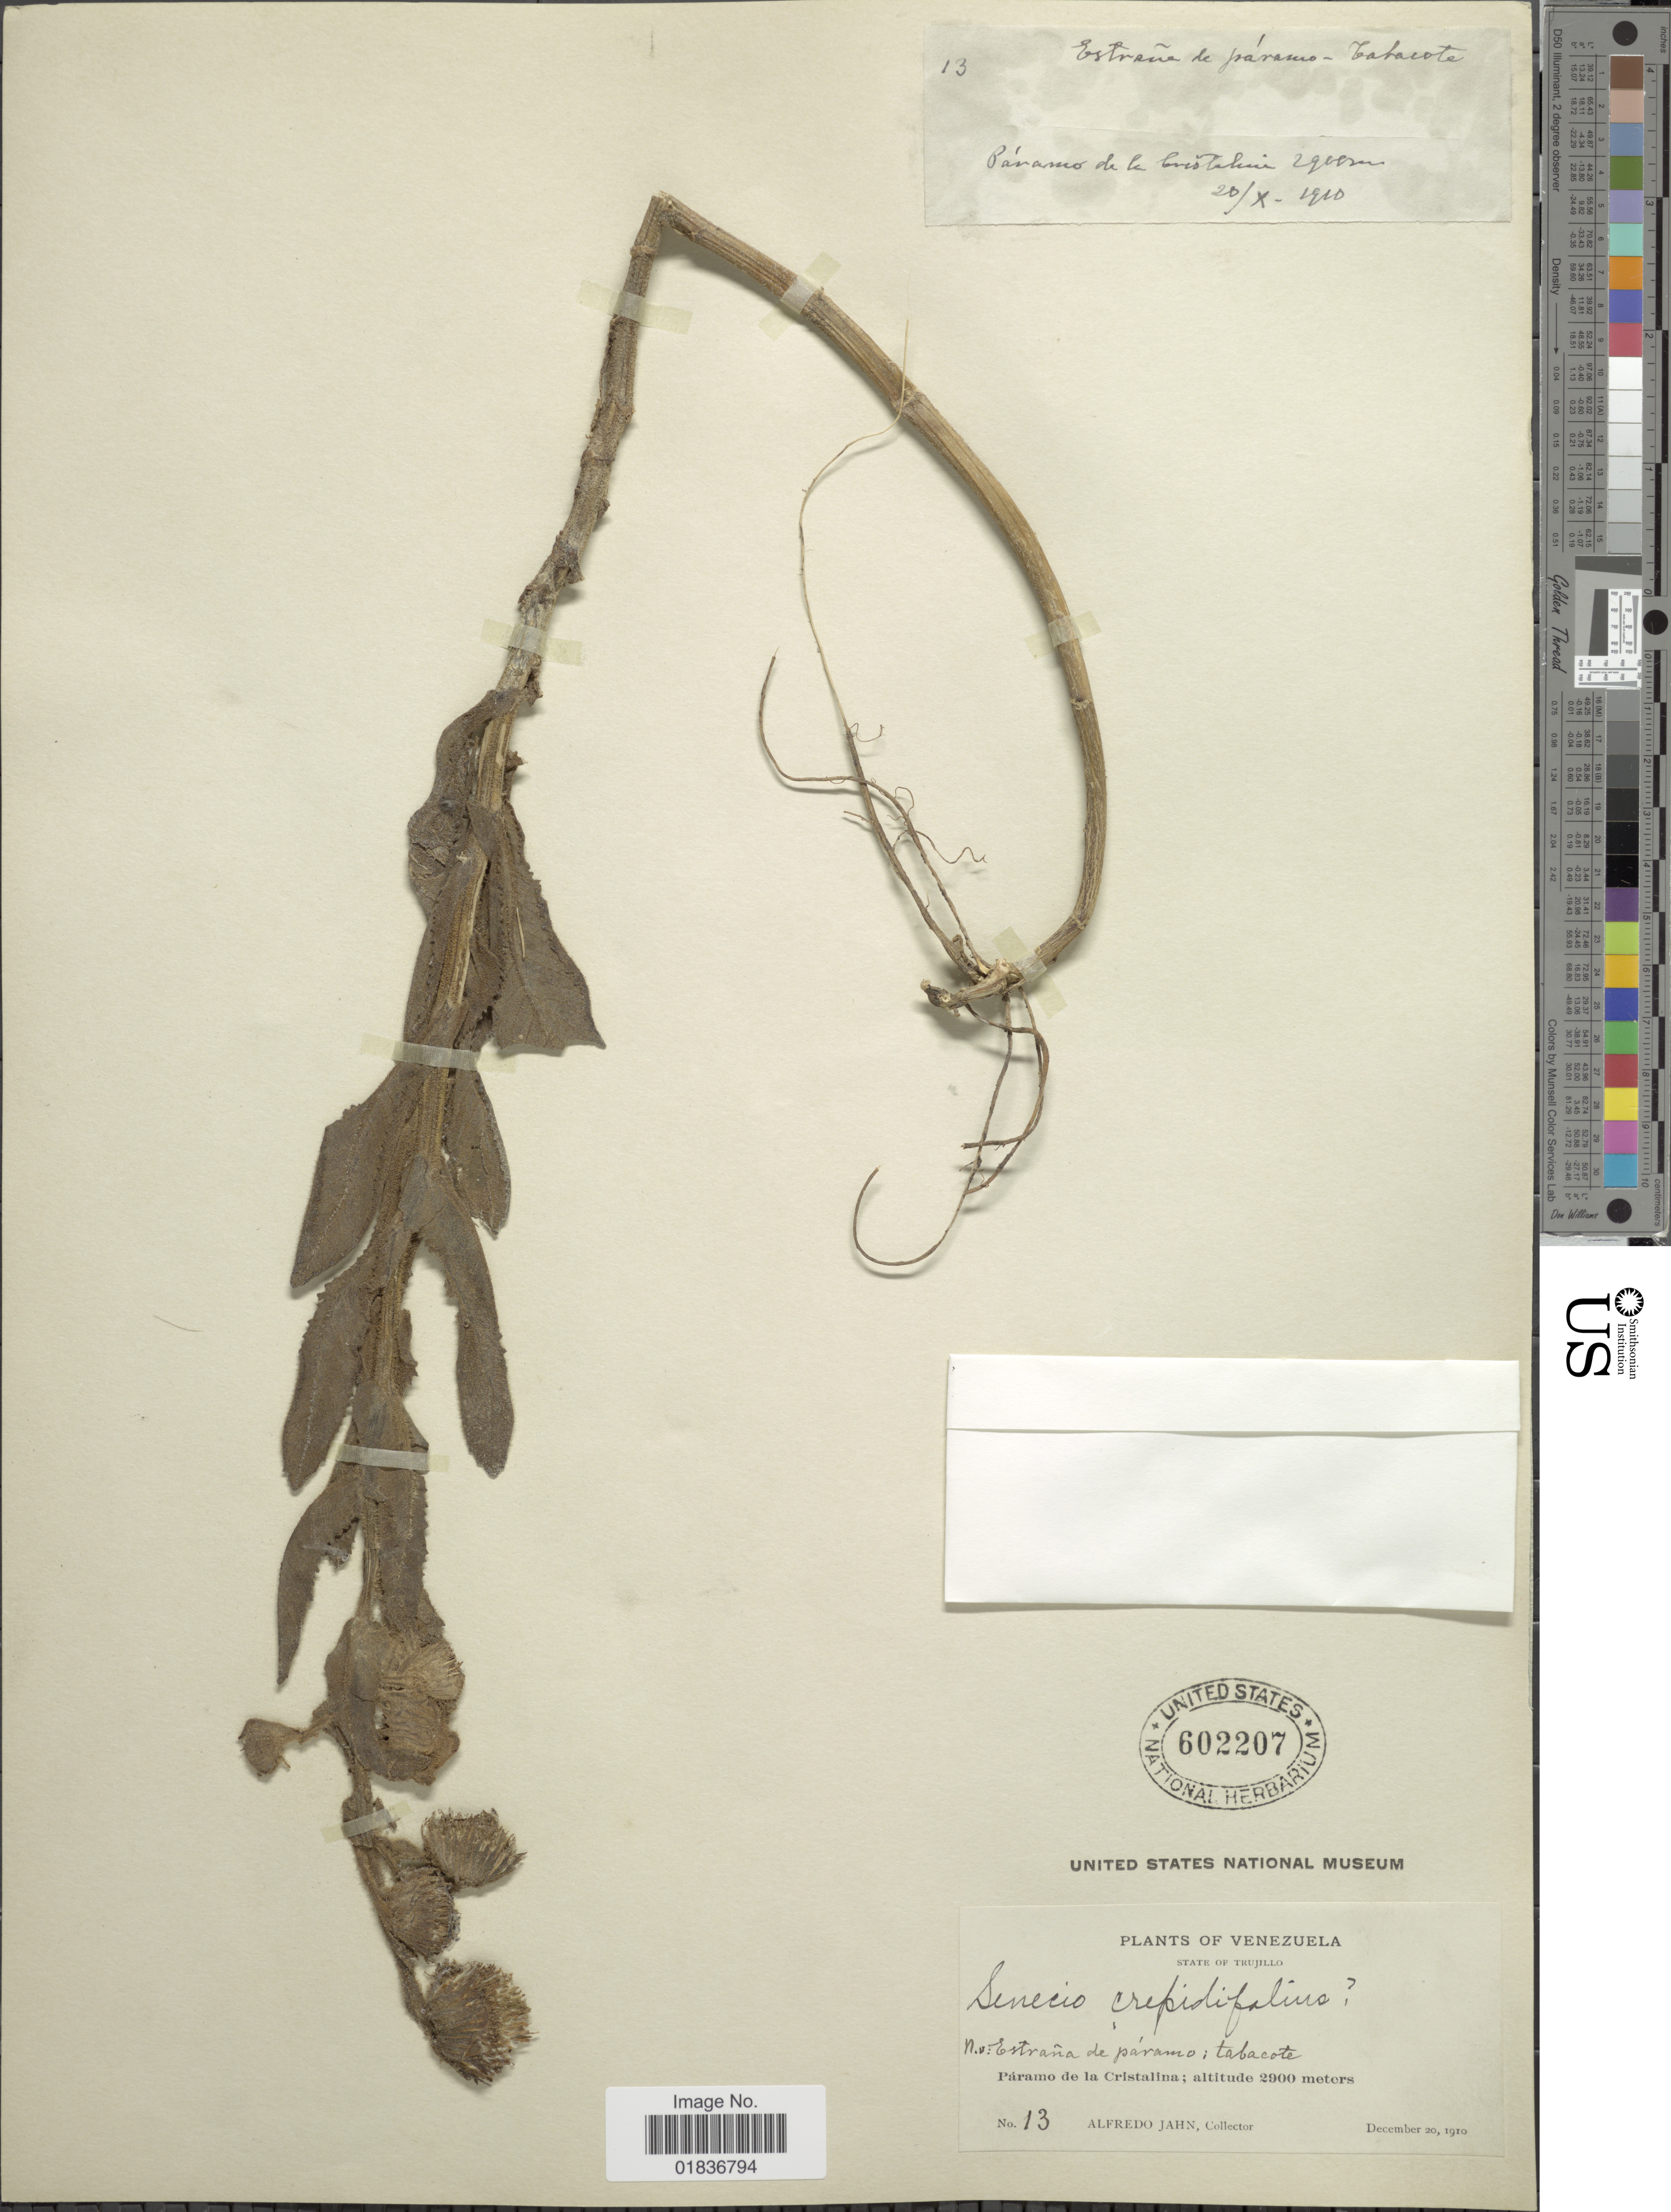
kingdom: Plantae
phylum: Tracheophyta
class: Magnoliopsida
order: Asterales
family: Asteraceae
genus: Senecio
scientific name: Senecio wedglacialis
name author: Cuatrec.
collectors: A. Jahn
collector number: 13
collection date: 1910-12-20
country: Venezuela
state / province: Trujillo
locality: State of Trujillo. Paramo de la Cristalina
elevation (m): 2900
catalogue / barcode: US 602207